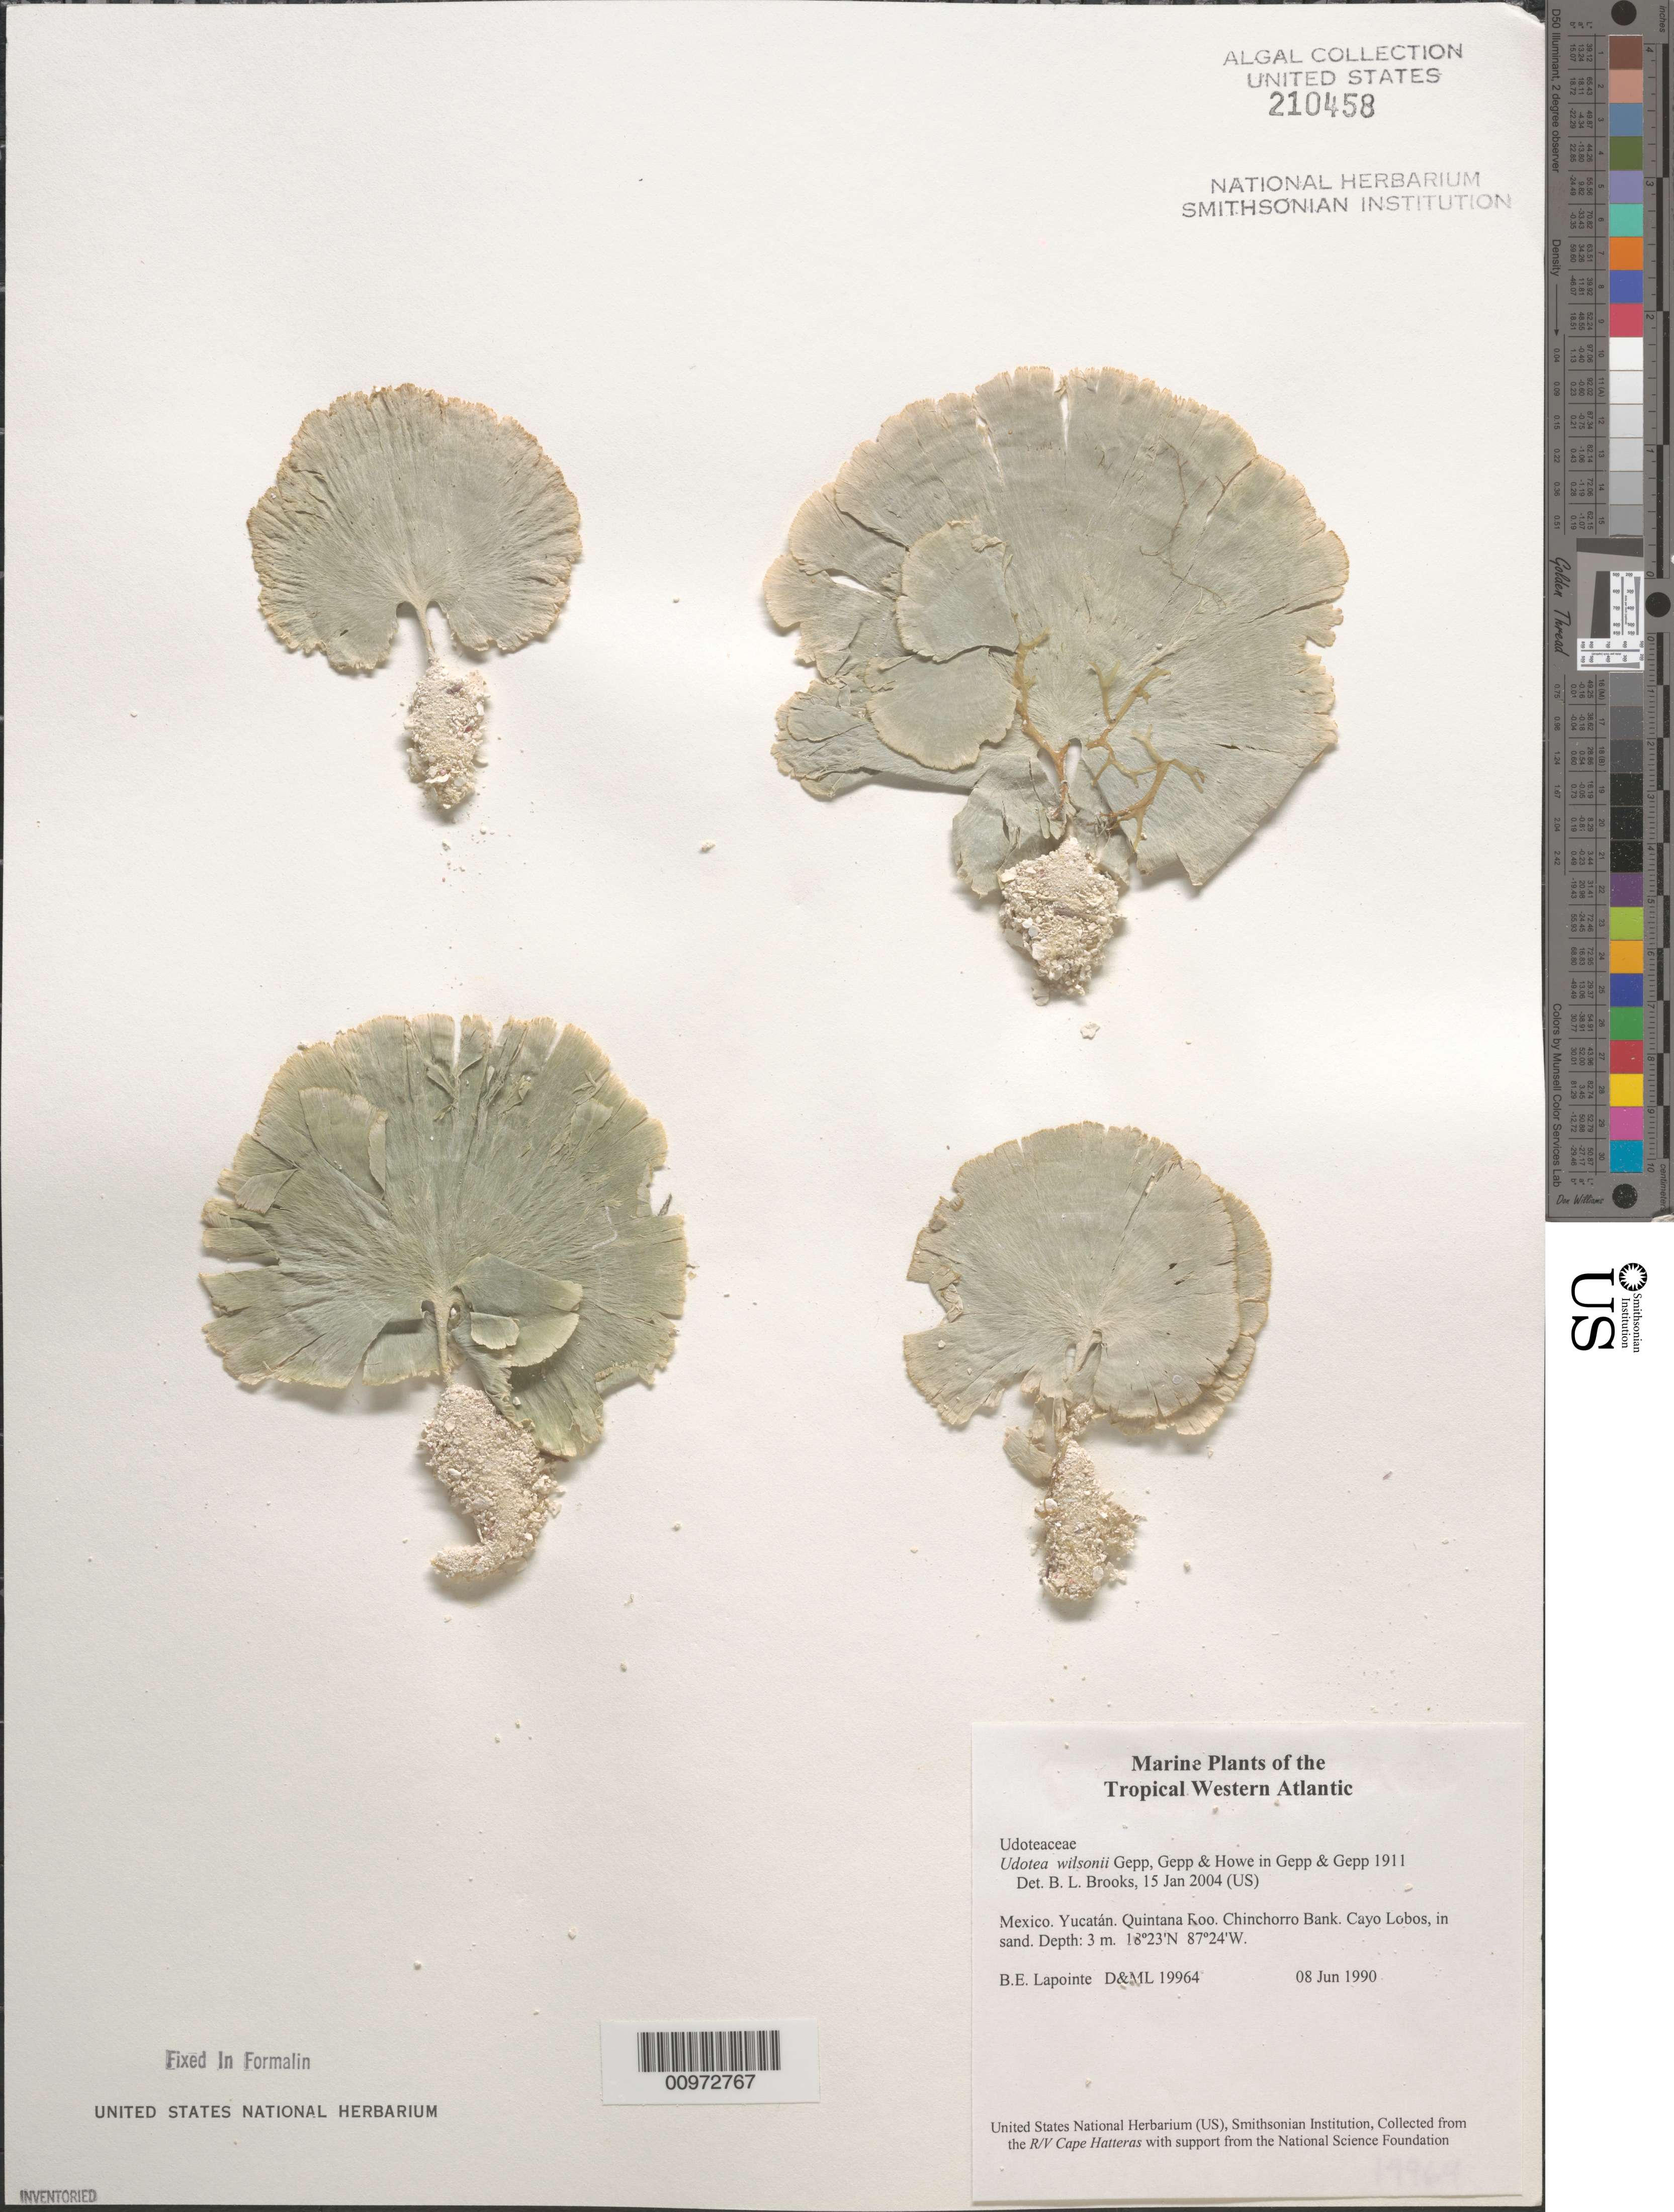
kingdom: Plantae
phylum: Chlorophyta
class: Ulvophyceae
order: Bryopsidales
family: Udoteaceae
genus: Udotea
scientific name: Udotea wilsonii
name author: A. Gepp et al. in A. Gepp & E. Gepp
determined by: Brooks, B. L., (BOT), Smithsonian Institution - National Museum of Natural History (UNITED STATES)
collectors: B. Lapointe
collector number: D&ML 19964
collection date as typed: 08 Jun 1990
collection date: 1990-06-08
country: Mexico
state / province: Quintana Roo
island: Cayo Lobos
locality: Chinchorro Bank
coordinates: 18 23'N, 87 24'W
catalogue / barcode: US 210458